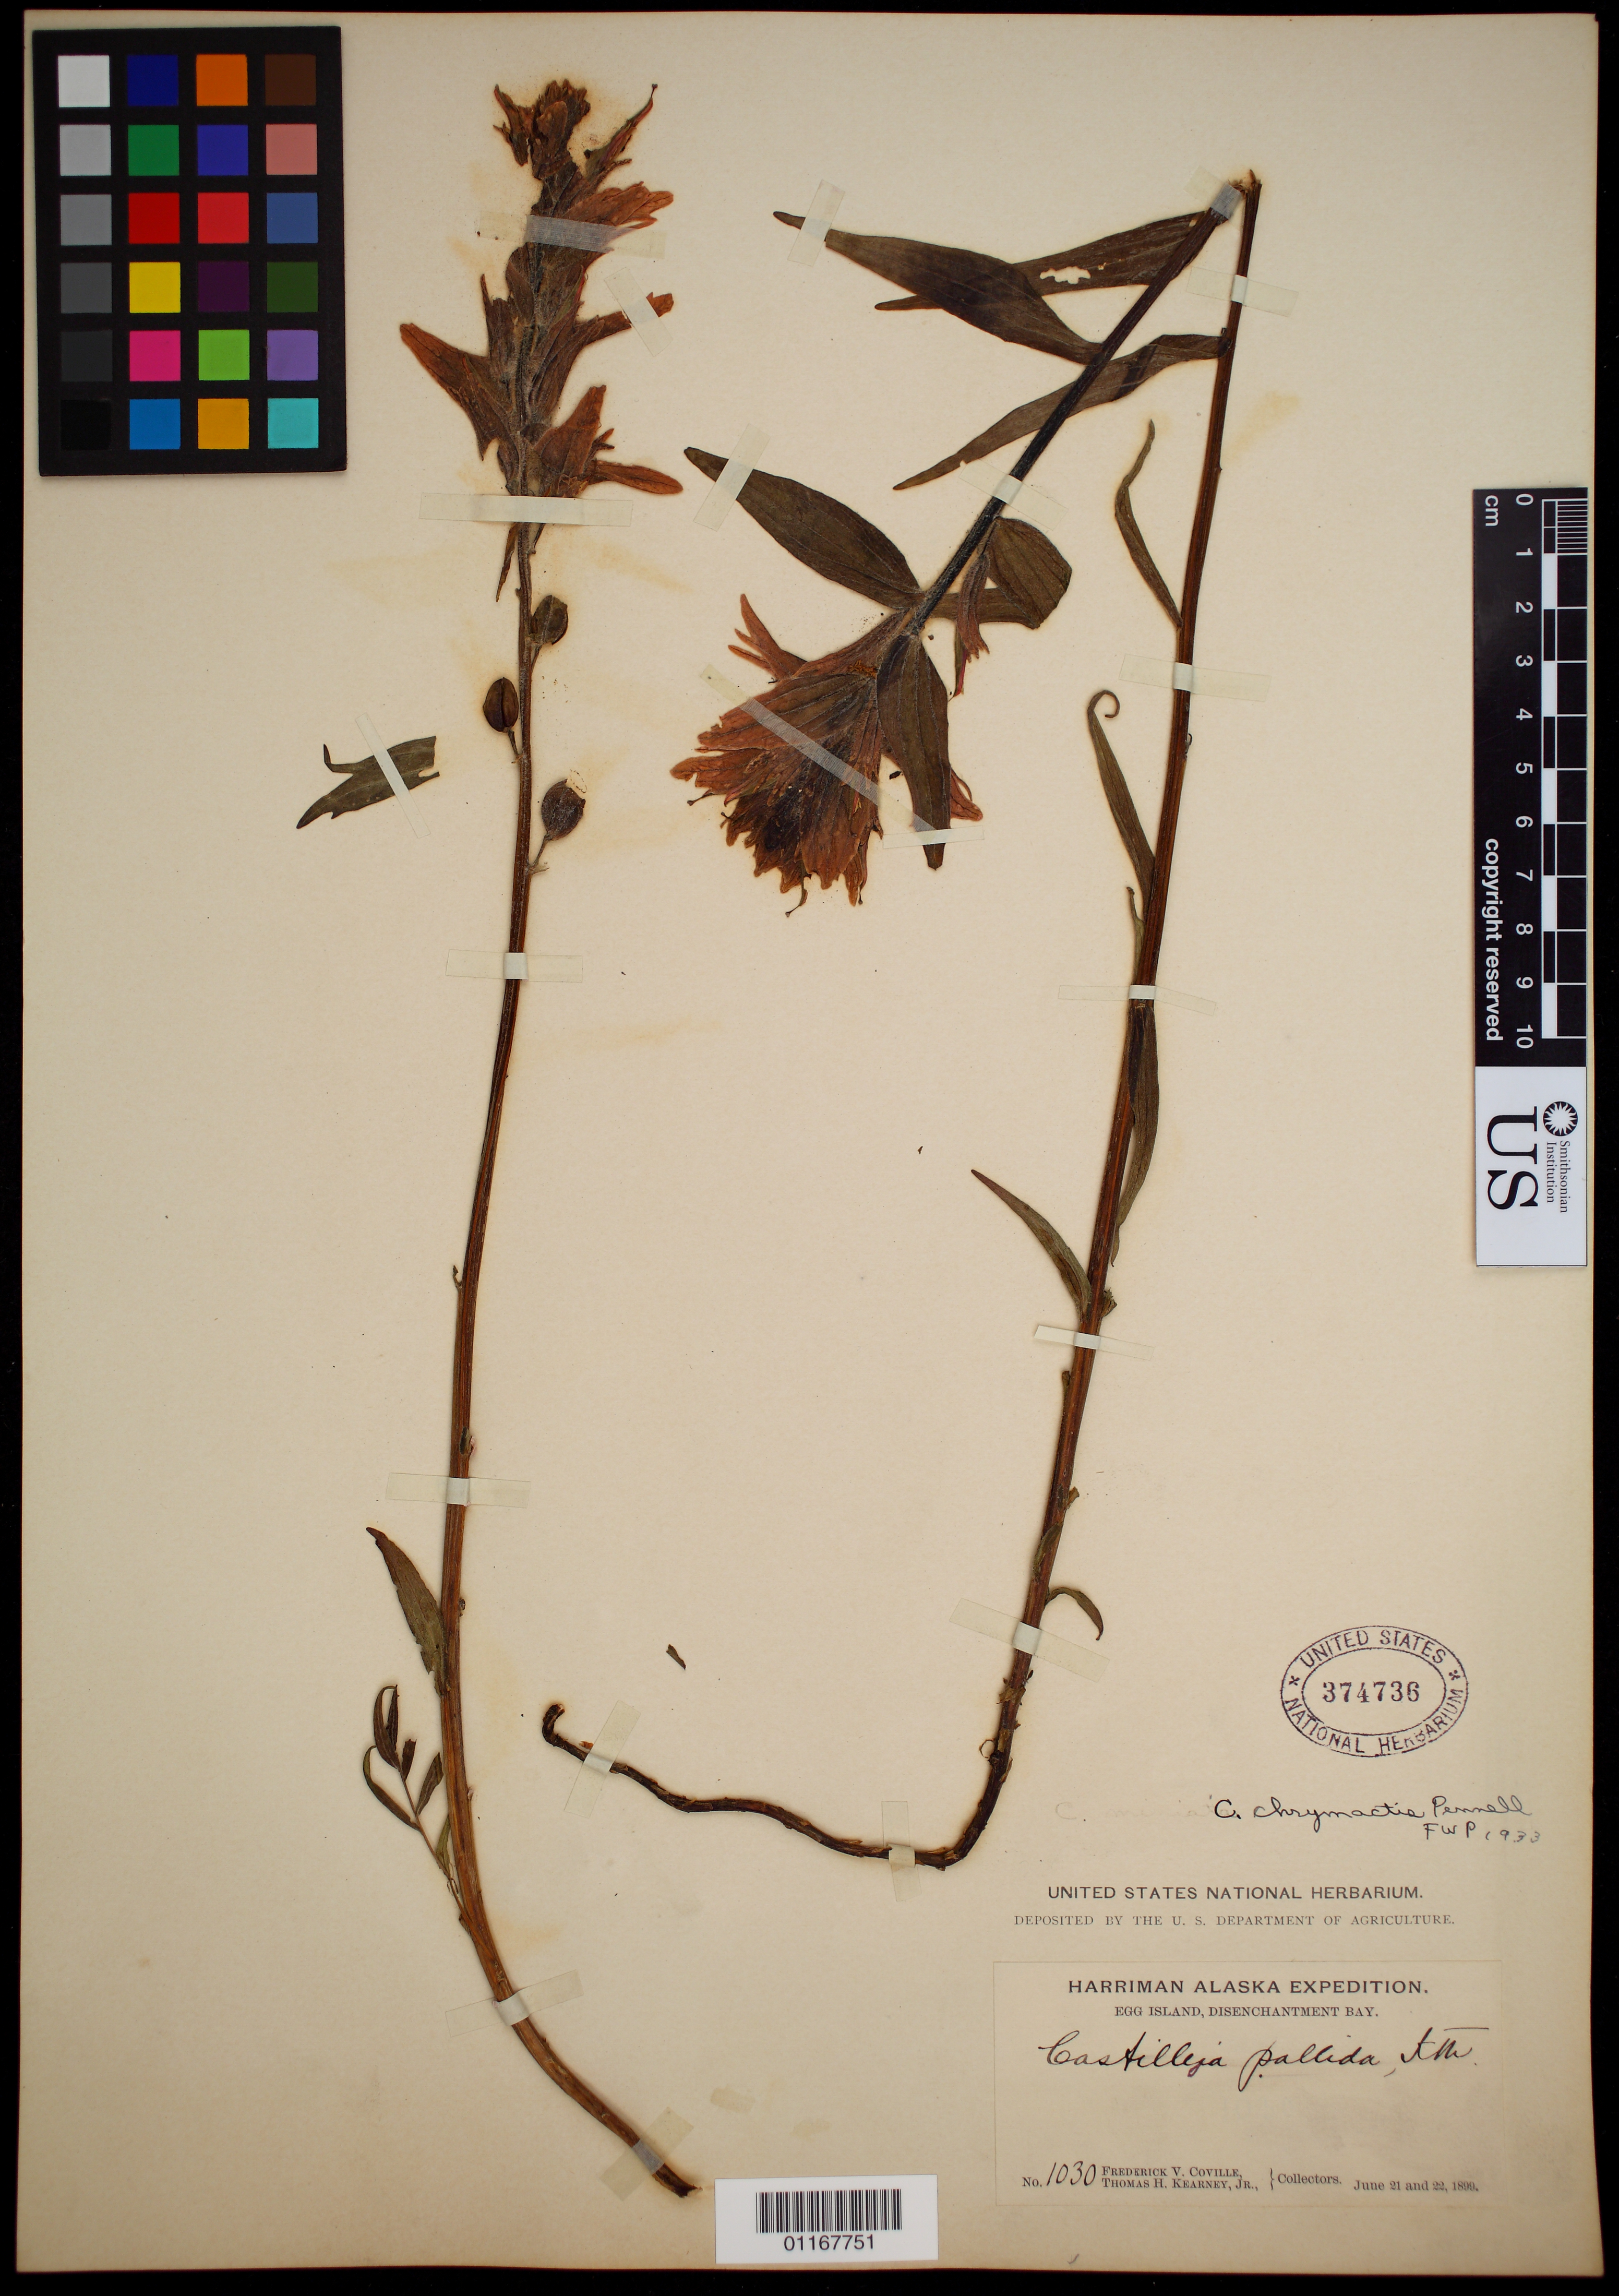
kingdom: Plantae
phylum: Tracheophyta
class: Magnoliopsida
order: Lamiales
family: Orobanchaceae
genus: Castilleja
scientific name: Castilleja chrymactis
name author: Pennell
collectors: F. V. Coville & T. H. Kearney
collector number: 1030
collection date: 1899-06-21,1899-06-22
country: United States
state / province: Alaska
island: Egg Island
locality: Egg Island,Disenchantment Bay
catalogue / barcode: US 374736